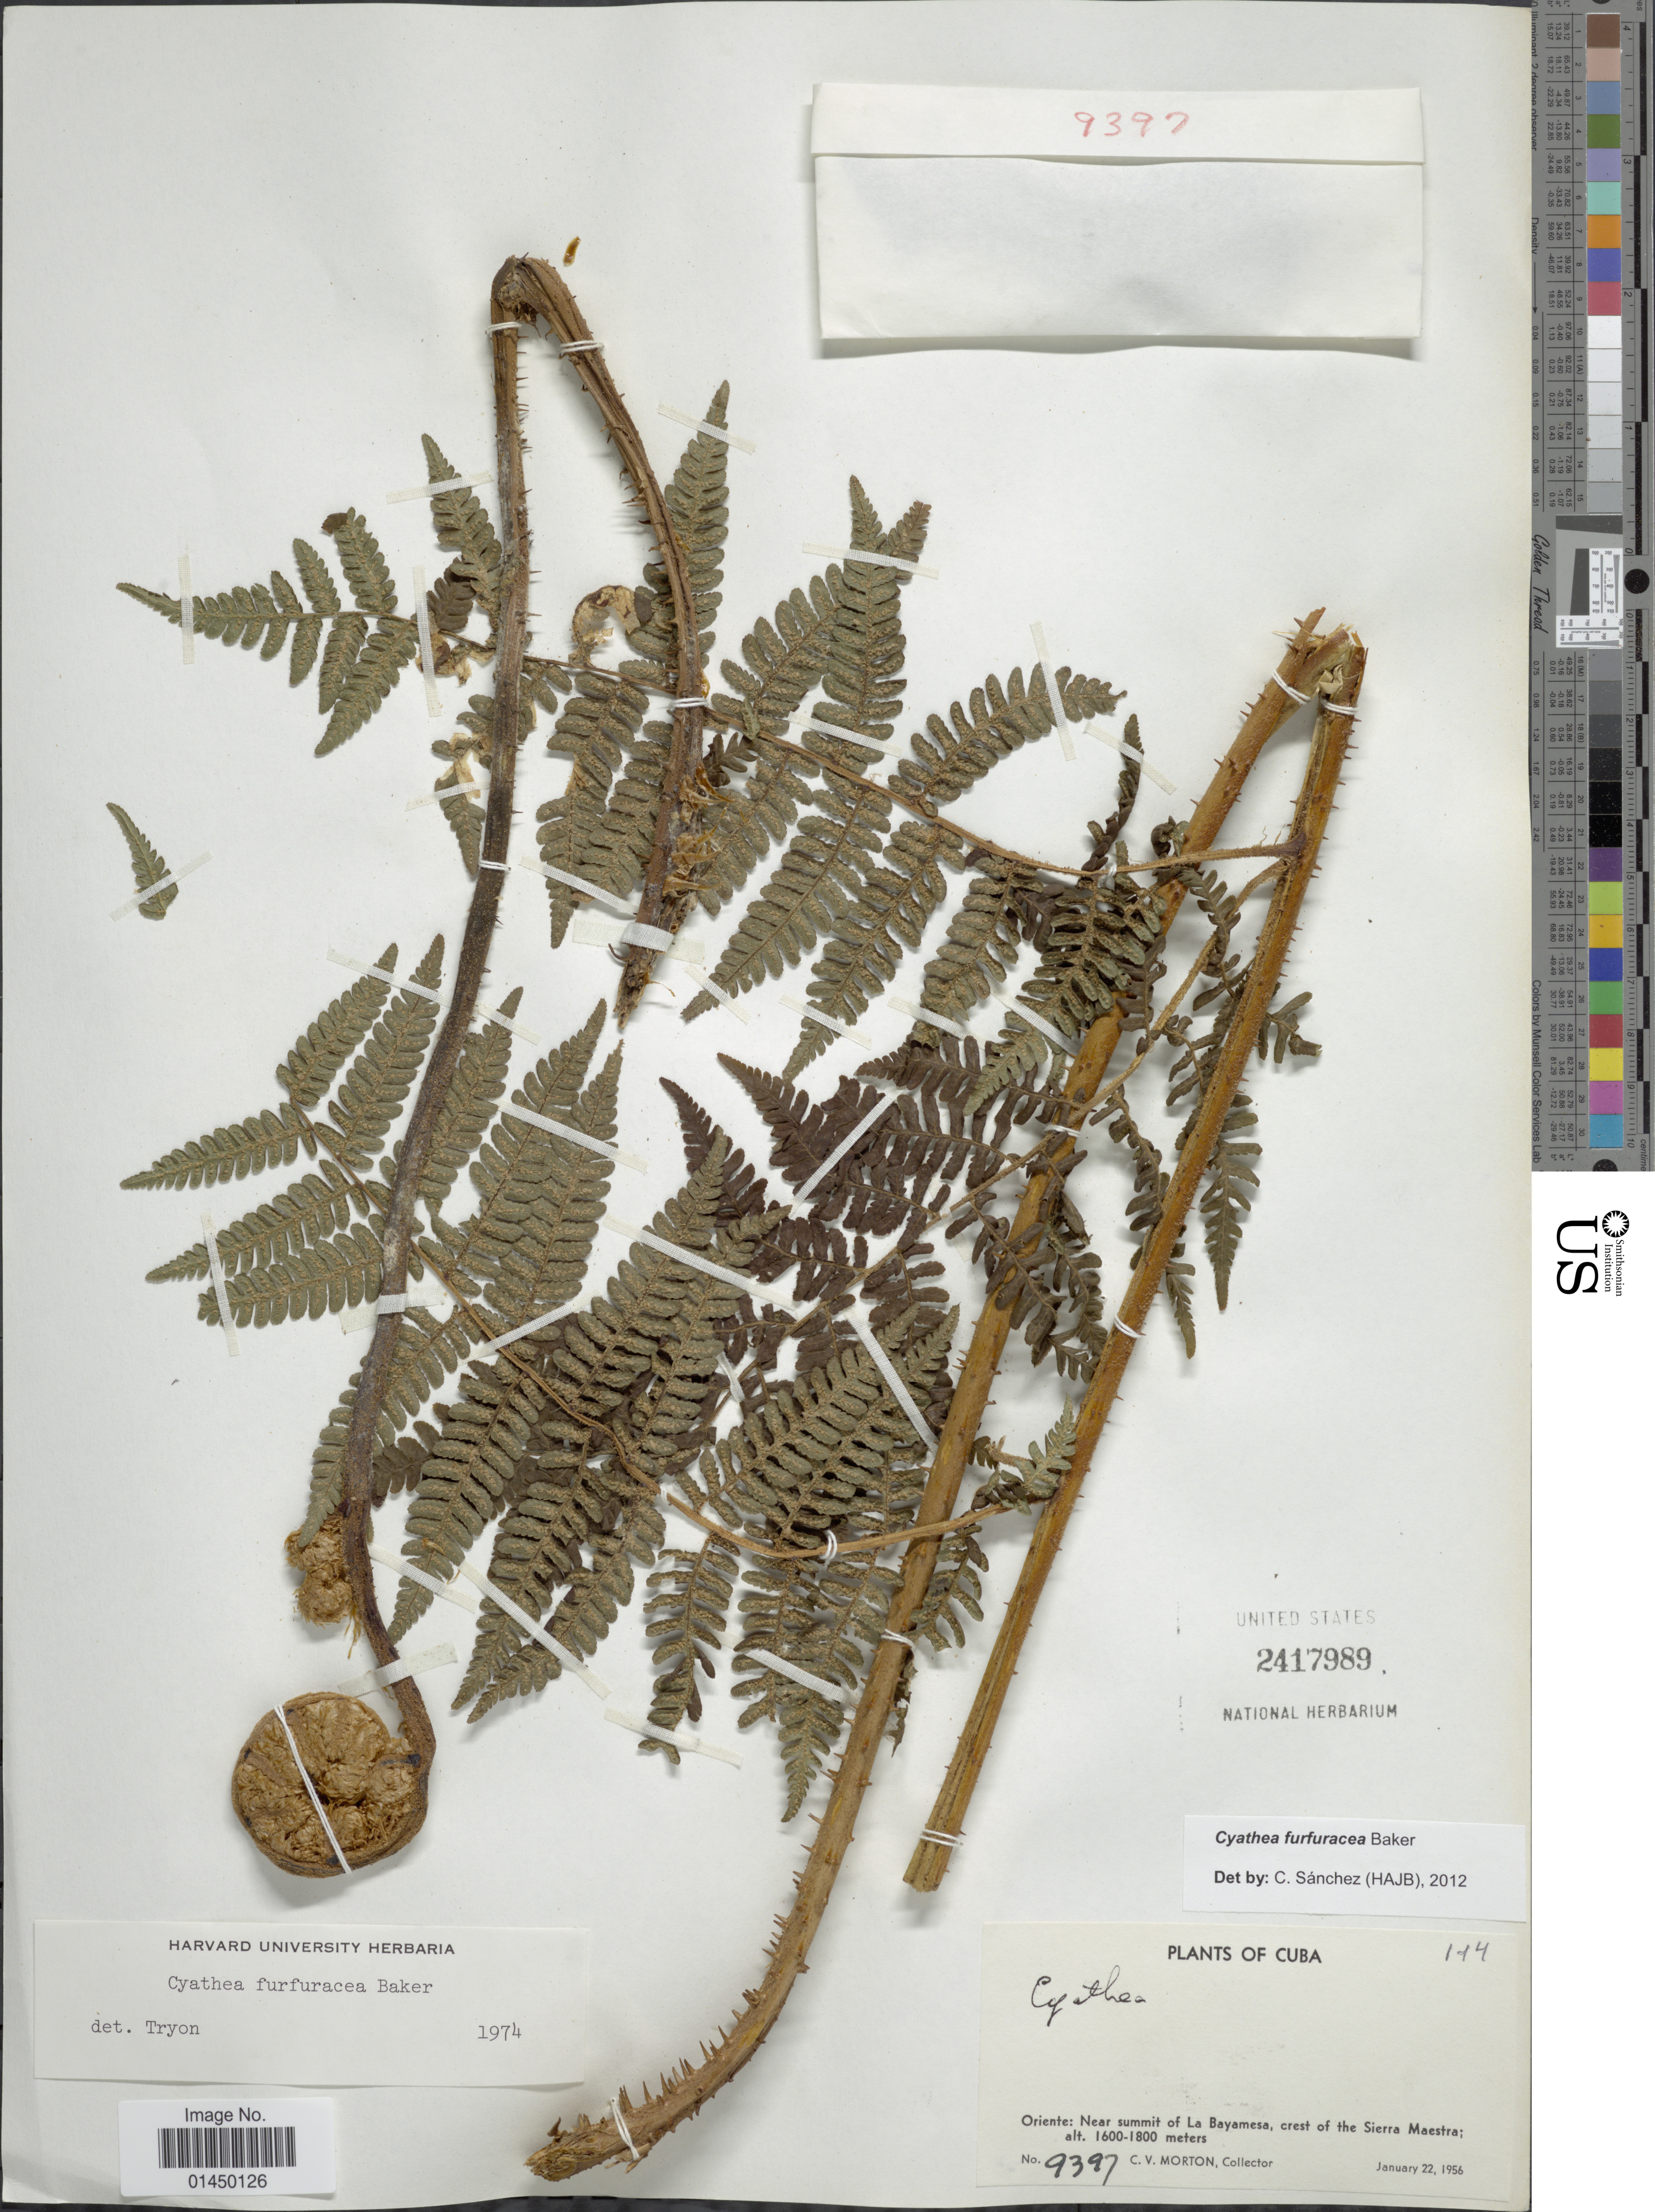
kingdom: Plantae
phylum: Tracheophyta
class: Polypodiopsida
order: Cyatheales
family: Cyatheaceae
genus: Cyathea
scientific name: Cyathea furfuracea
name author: Christ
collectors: C. V. Morton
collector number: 9397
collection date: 1956-01-22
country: Cuba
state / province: Oriente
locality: Oriente: Near summit of La Bayamesa, crest of the Sierra Maestra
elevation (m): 1600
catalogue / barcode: US 2417989